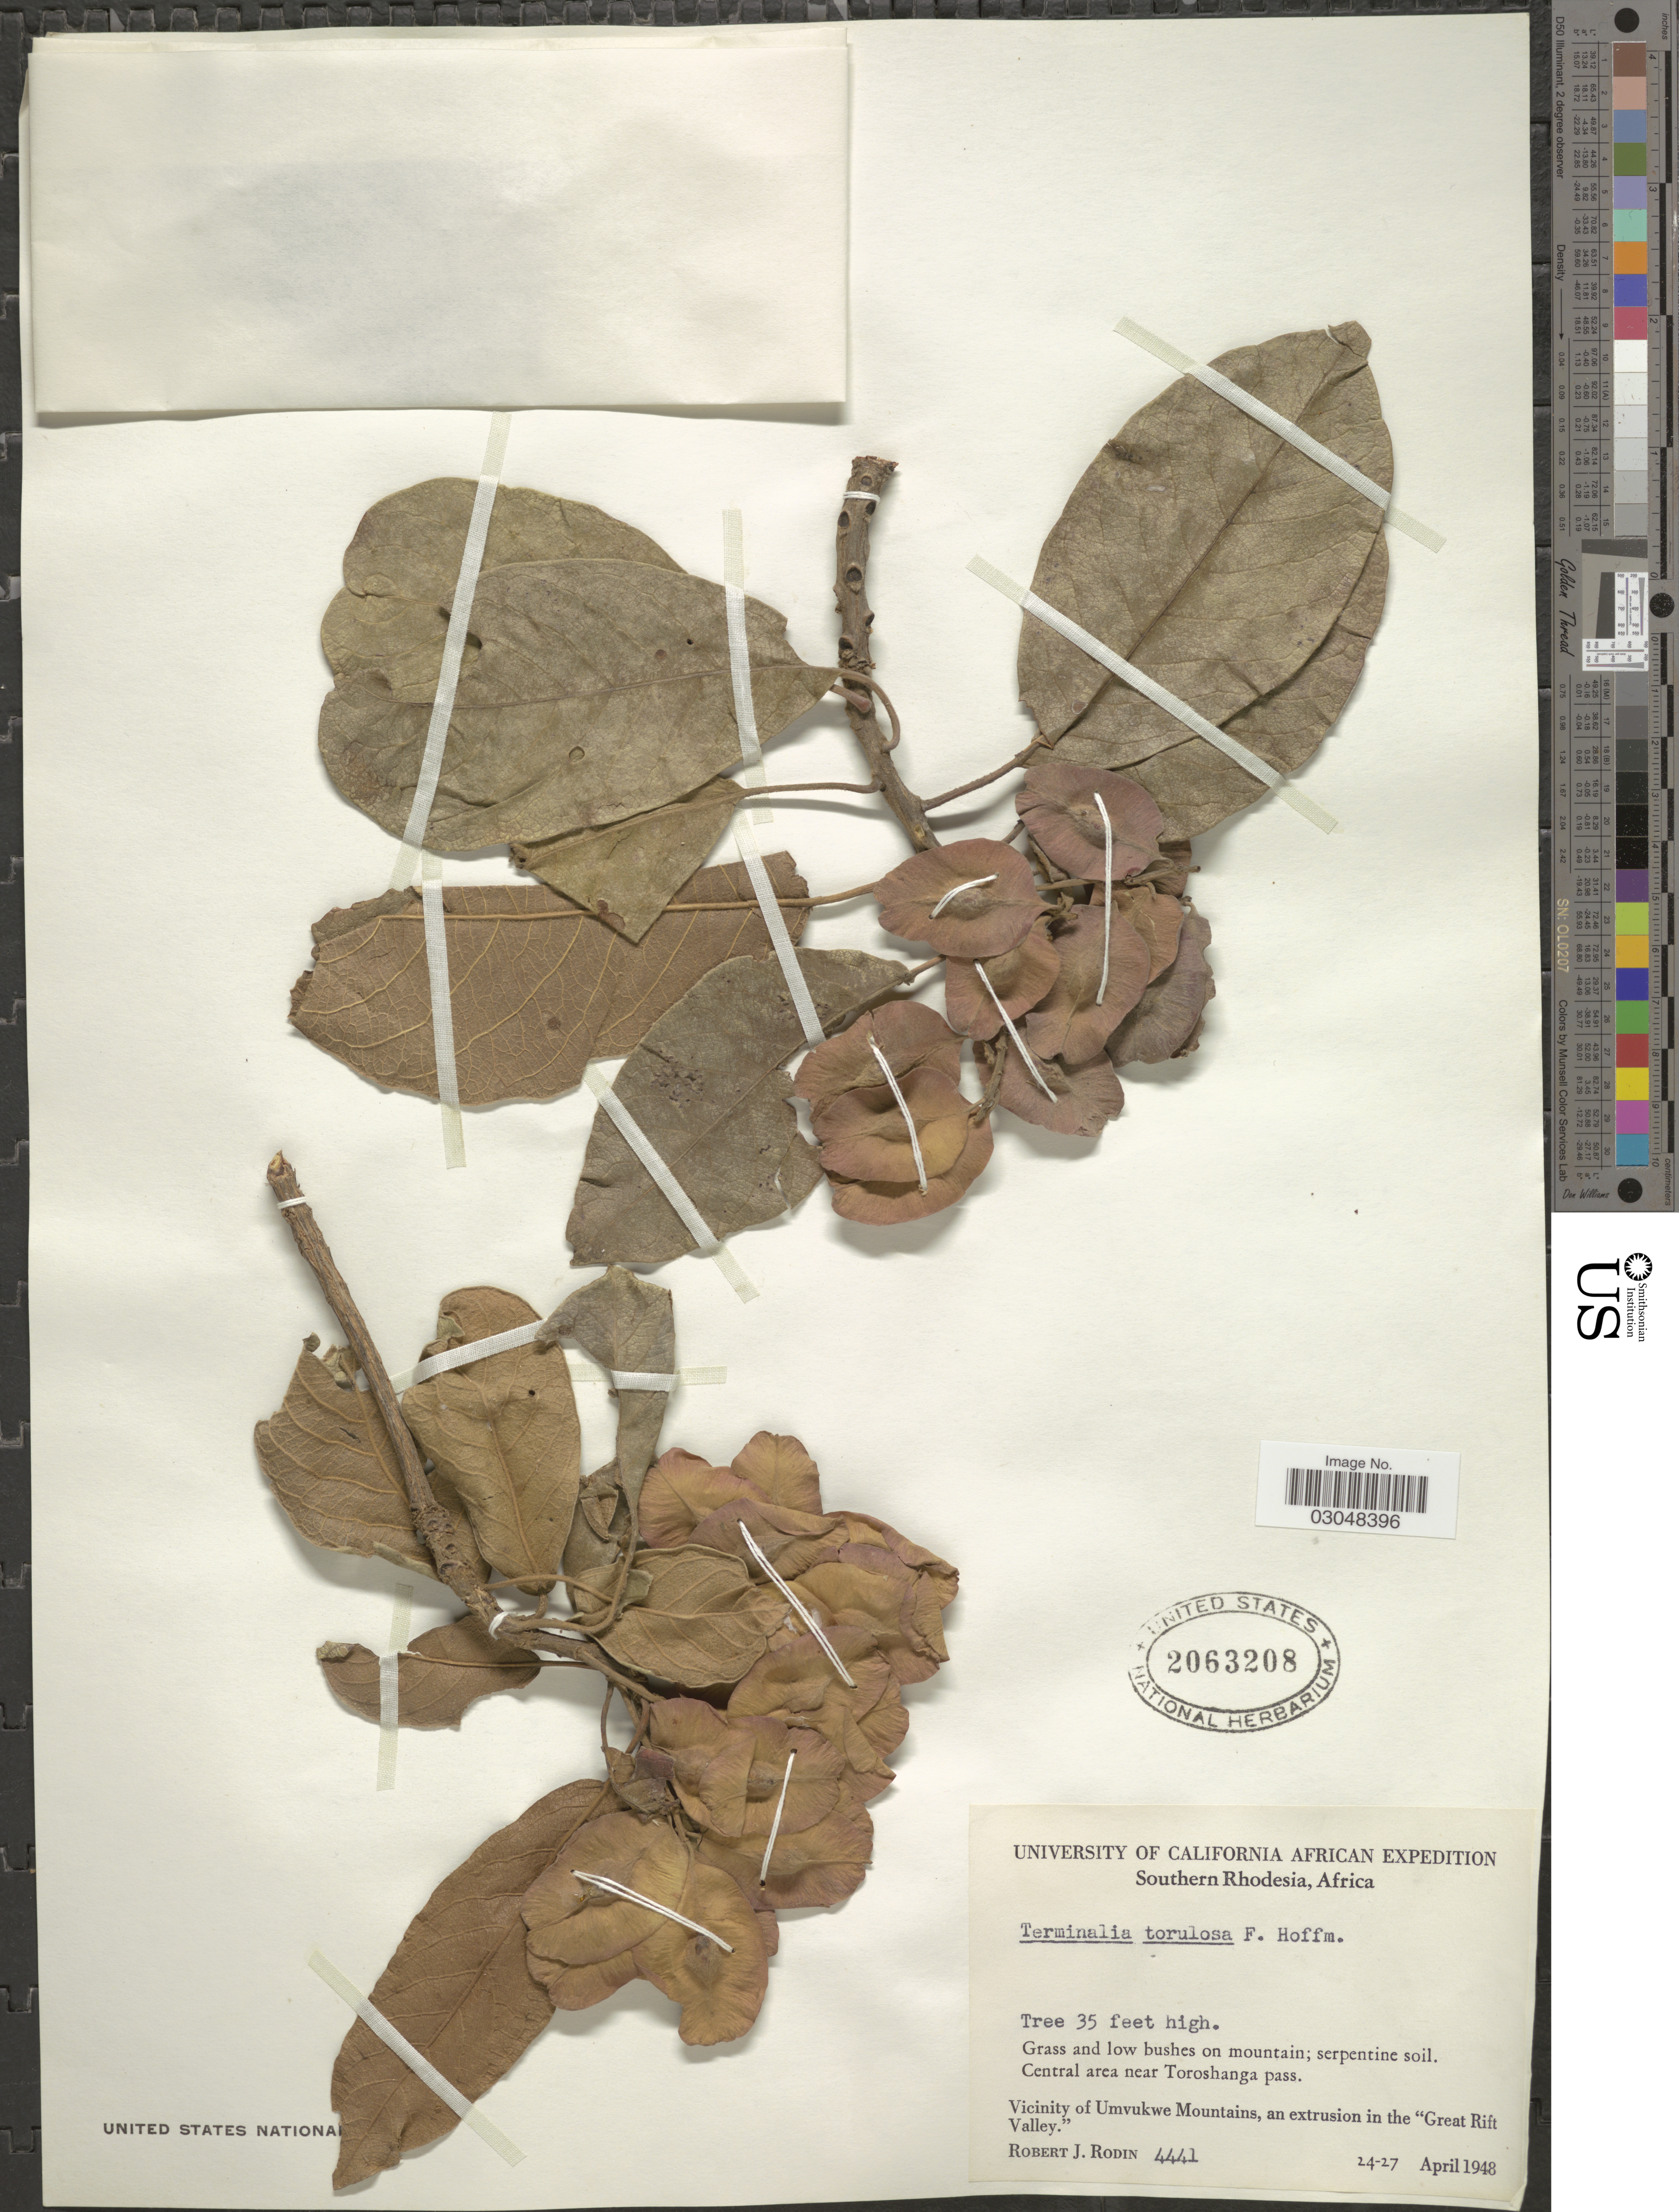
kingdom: Plantae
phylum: Tracheophyta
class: Magnoliopsida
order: Myrtales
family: Combretaceae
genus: Terminalia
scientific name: Terminalia torulosa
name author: F. Hoffm.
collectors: R. J. Rodin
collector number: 4441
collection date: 1948-04-24/1948-04-27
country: Zimbabwe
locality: Southern Rhodesia, Africa. Central area near Toroshanga pass. Vicinity of Umvukwe Mountains, an extrusion in the "Great Rift Valley".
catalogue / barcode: US 2063208